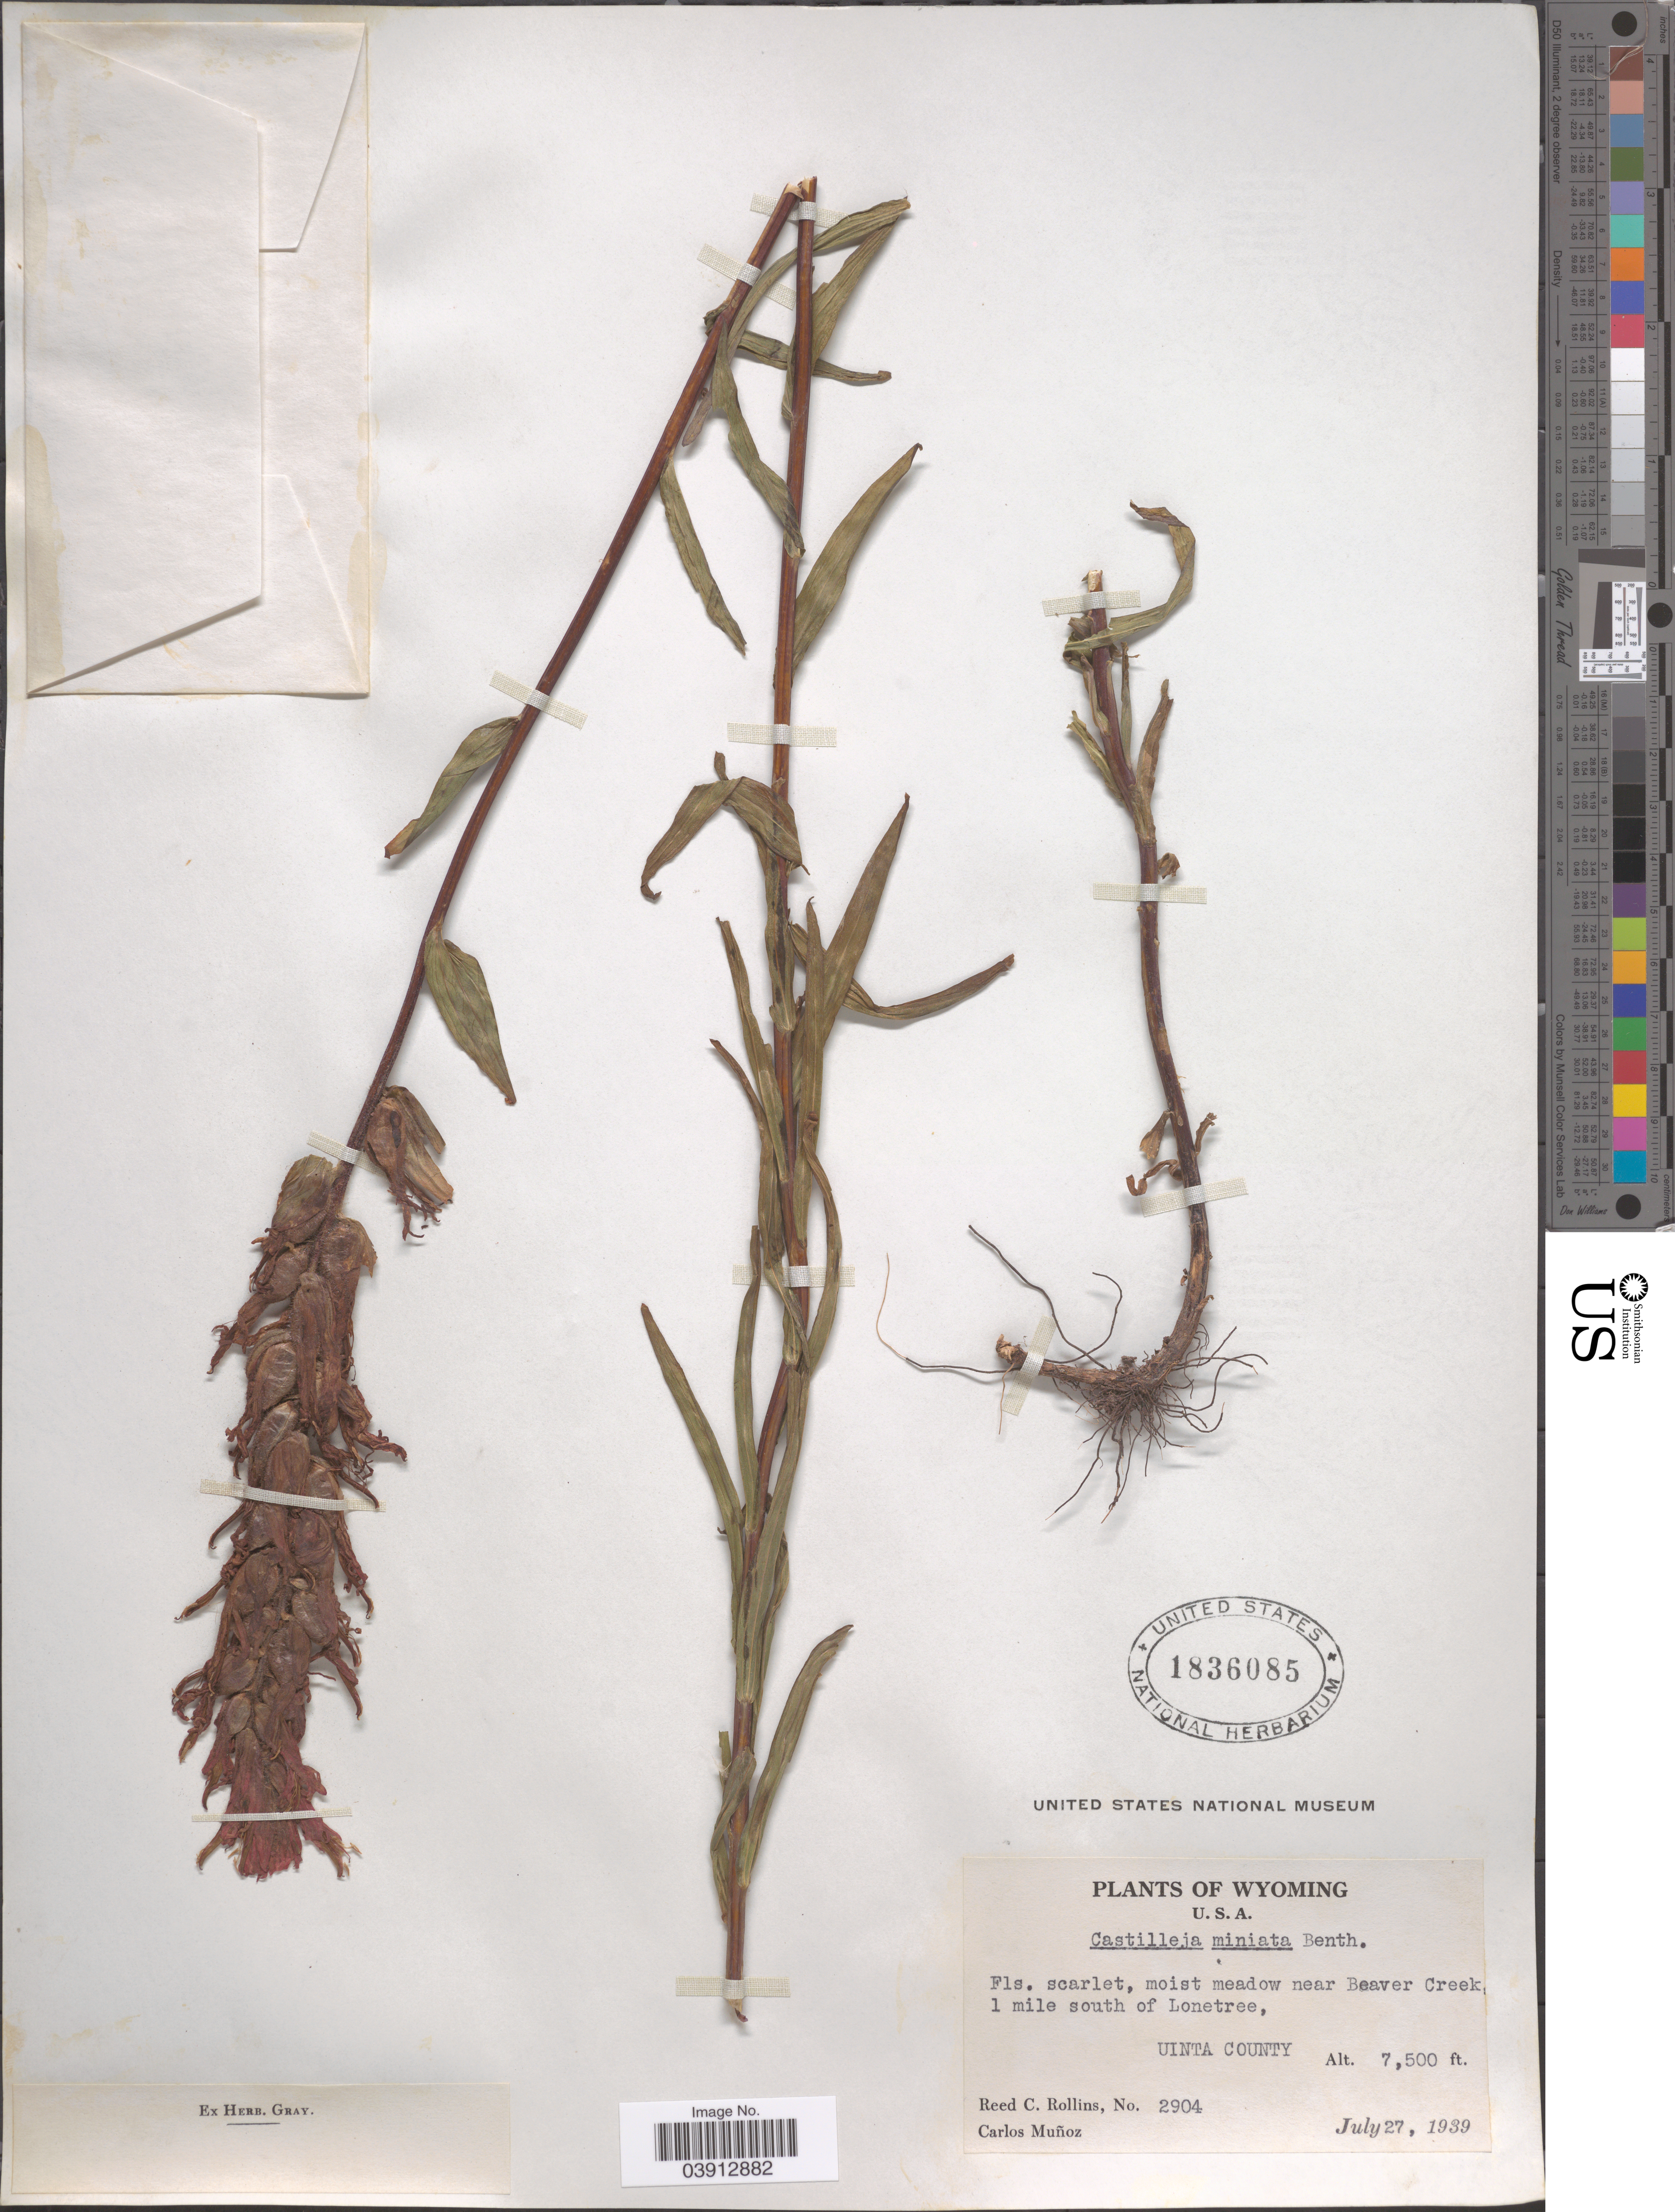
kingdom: Plantae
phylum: Tracheophyta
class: Magnoliopsida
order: Lamiales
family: Orobanchaceae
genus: Castilleja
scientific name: Castilleja miniata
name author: Douglas ex Hook.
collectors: R. C. Rollins & C. Muñoz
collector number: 2904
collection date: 1939-07-27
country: United States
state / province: Wyoming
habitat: moist meadow near creek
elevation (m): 2286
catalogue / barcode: US 1836085